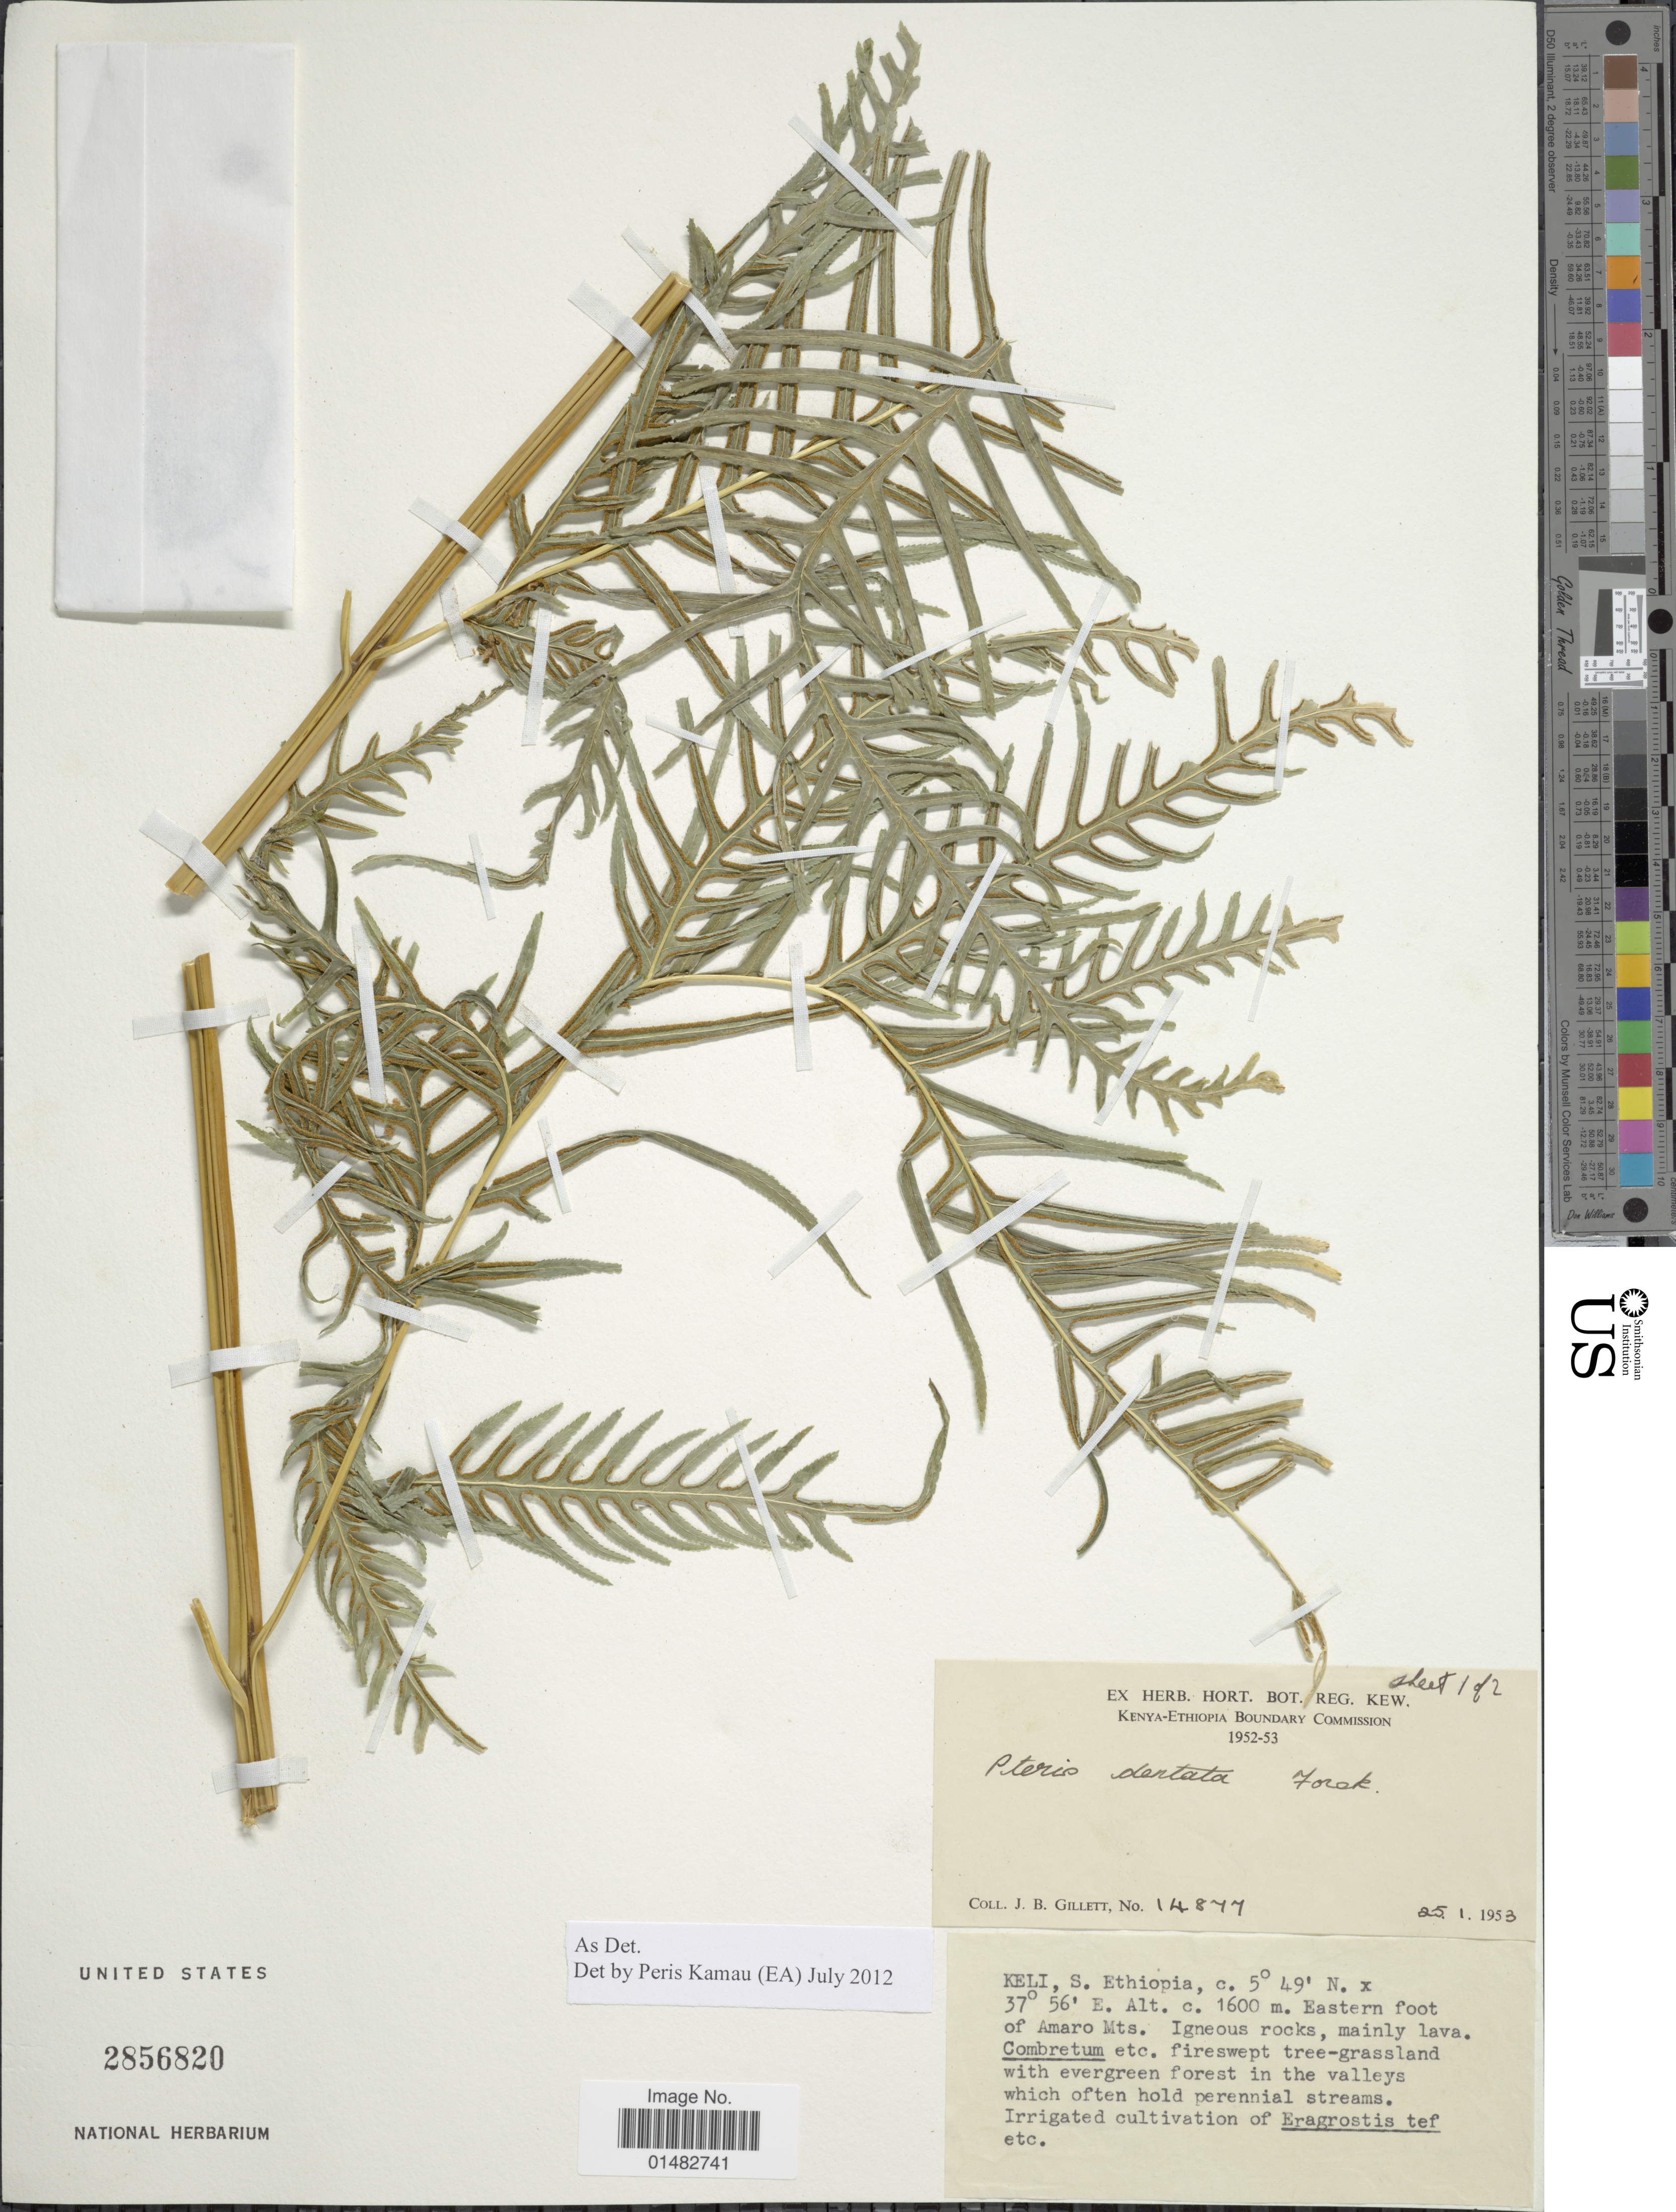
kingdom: Plantae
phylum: Tracheophyta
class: Polypodiopsida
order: Polypodiales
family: Pteridaceae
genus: Pteris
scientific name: Pteris dentata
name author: Forssk.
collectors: J. B. Gillett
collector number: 14877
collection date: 1953-01-25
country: Ethiopia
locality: Keli, S. Ethiopia, Eastern foot of Amaro Mts.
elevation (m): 1600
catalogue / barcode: US 2856820